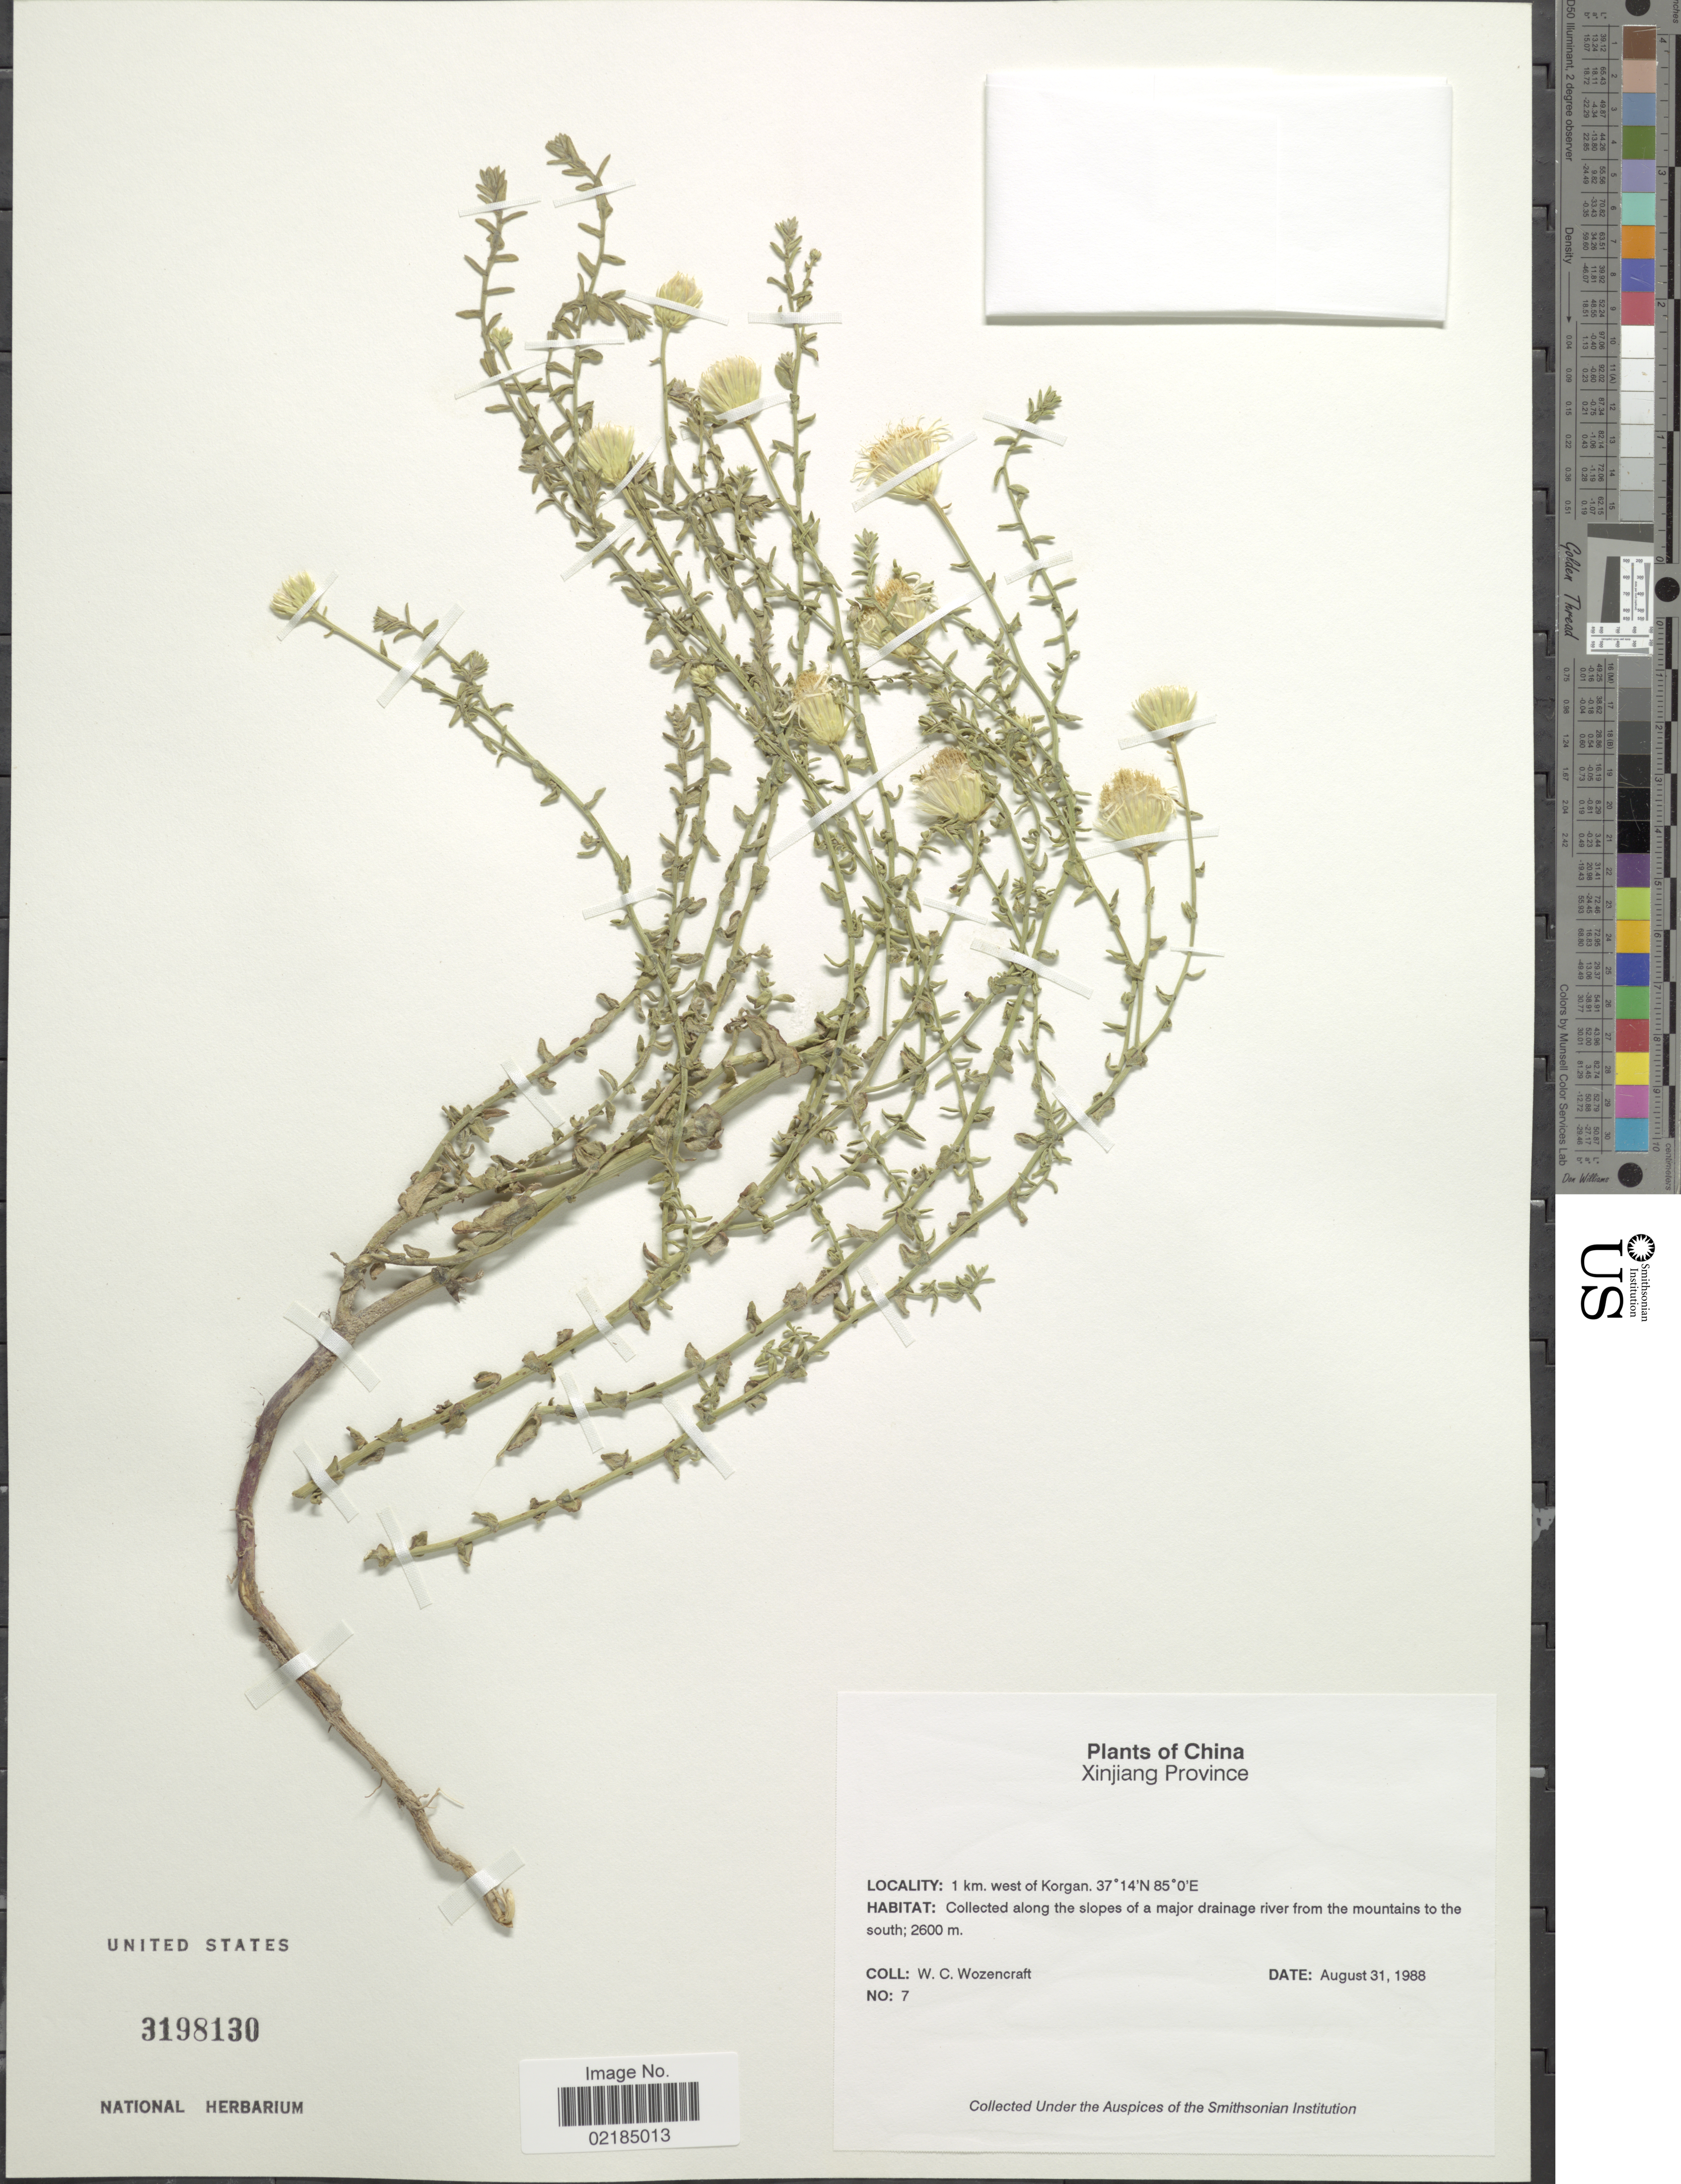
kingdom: Plantae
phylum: Tracheophyta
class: Magnoliopsida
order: Asterales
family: Asteraceae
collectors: C. Wozencraft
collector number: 7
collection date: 1988-08-31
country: China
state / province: Xinjiang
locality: Xinjiang Province. 1 km. west of Korgan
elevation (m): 2600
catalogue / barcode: US 3198130